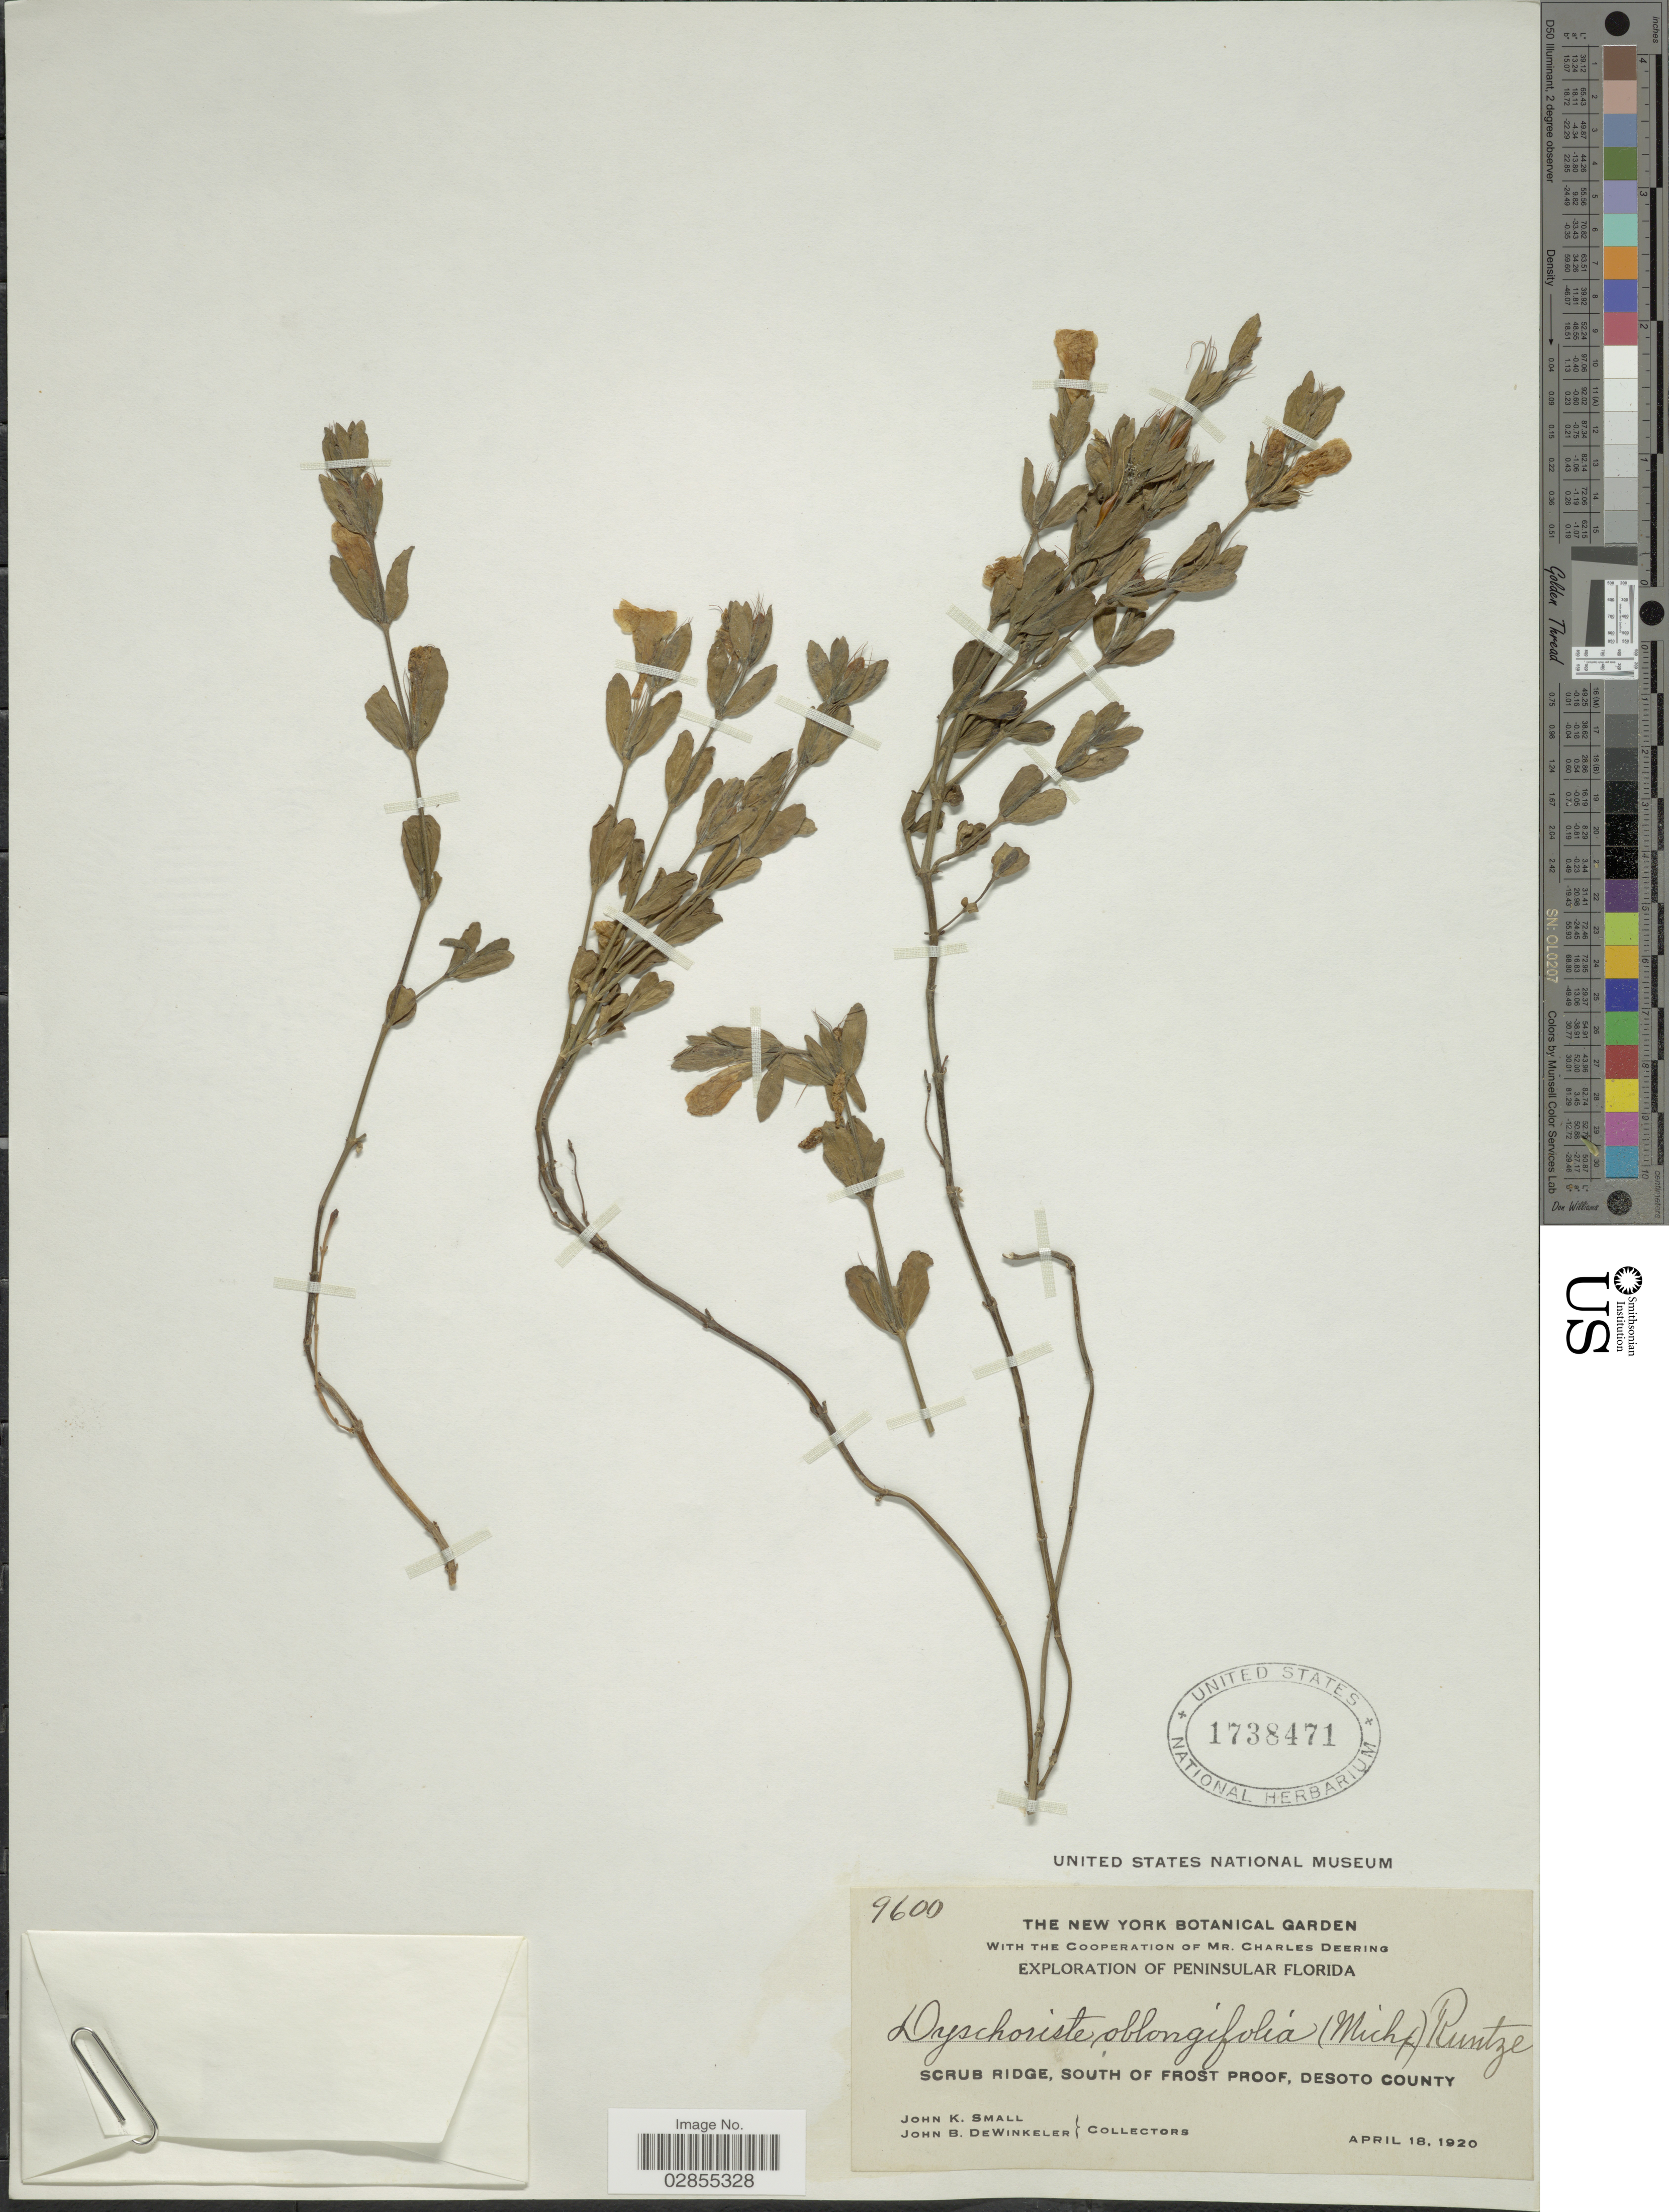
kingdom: Plantae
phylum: Tracheophyta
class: Magnoliopsida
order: Lamiales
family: Acanthaceae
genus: Dyschoriste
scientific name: Dyschoriste oblongifolia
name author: (Michx.) Kuntze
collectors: J. K. Small & J. B. Dewinkeler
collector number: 9600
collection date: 1920-04-18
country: United States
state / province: Florida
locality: Penninsular Florida, Scrub Ridge, South of Frost Proof, Desoto County.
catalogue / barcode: US 1738471